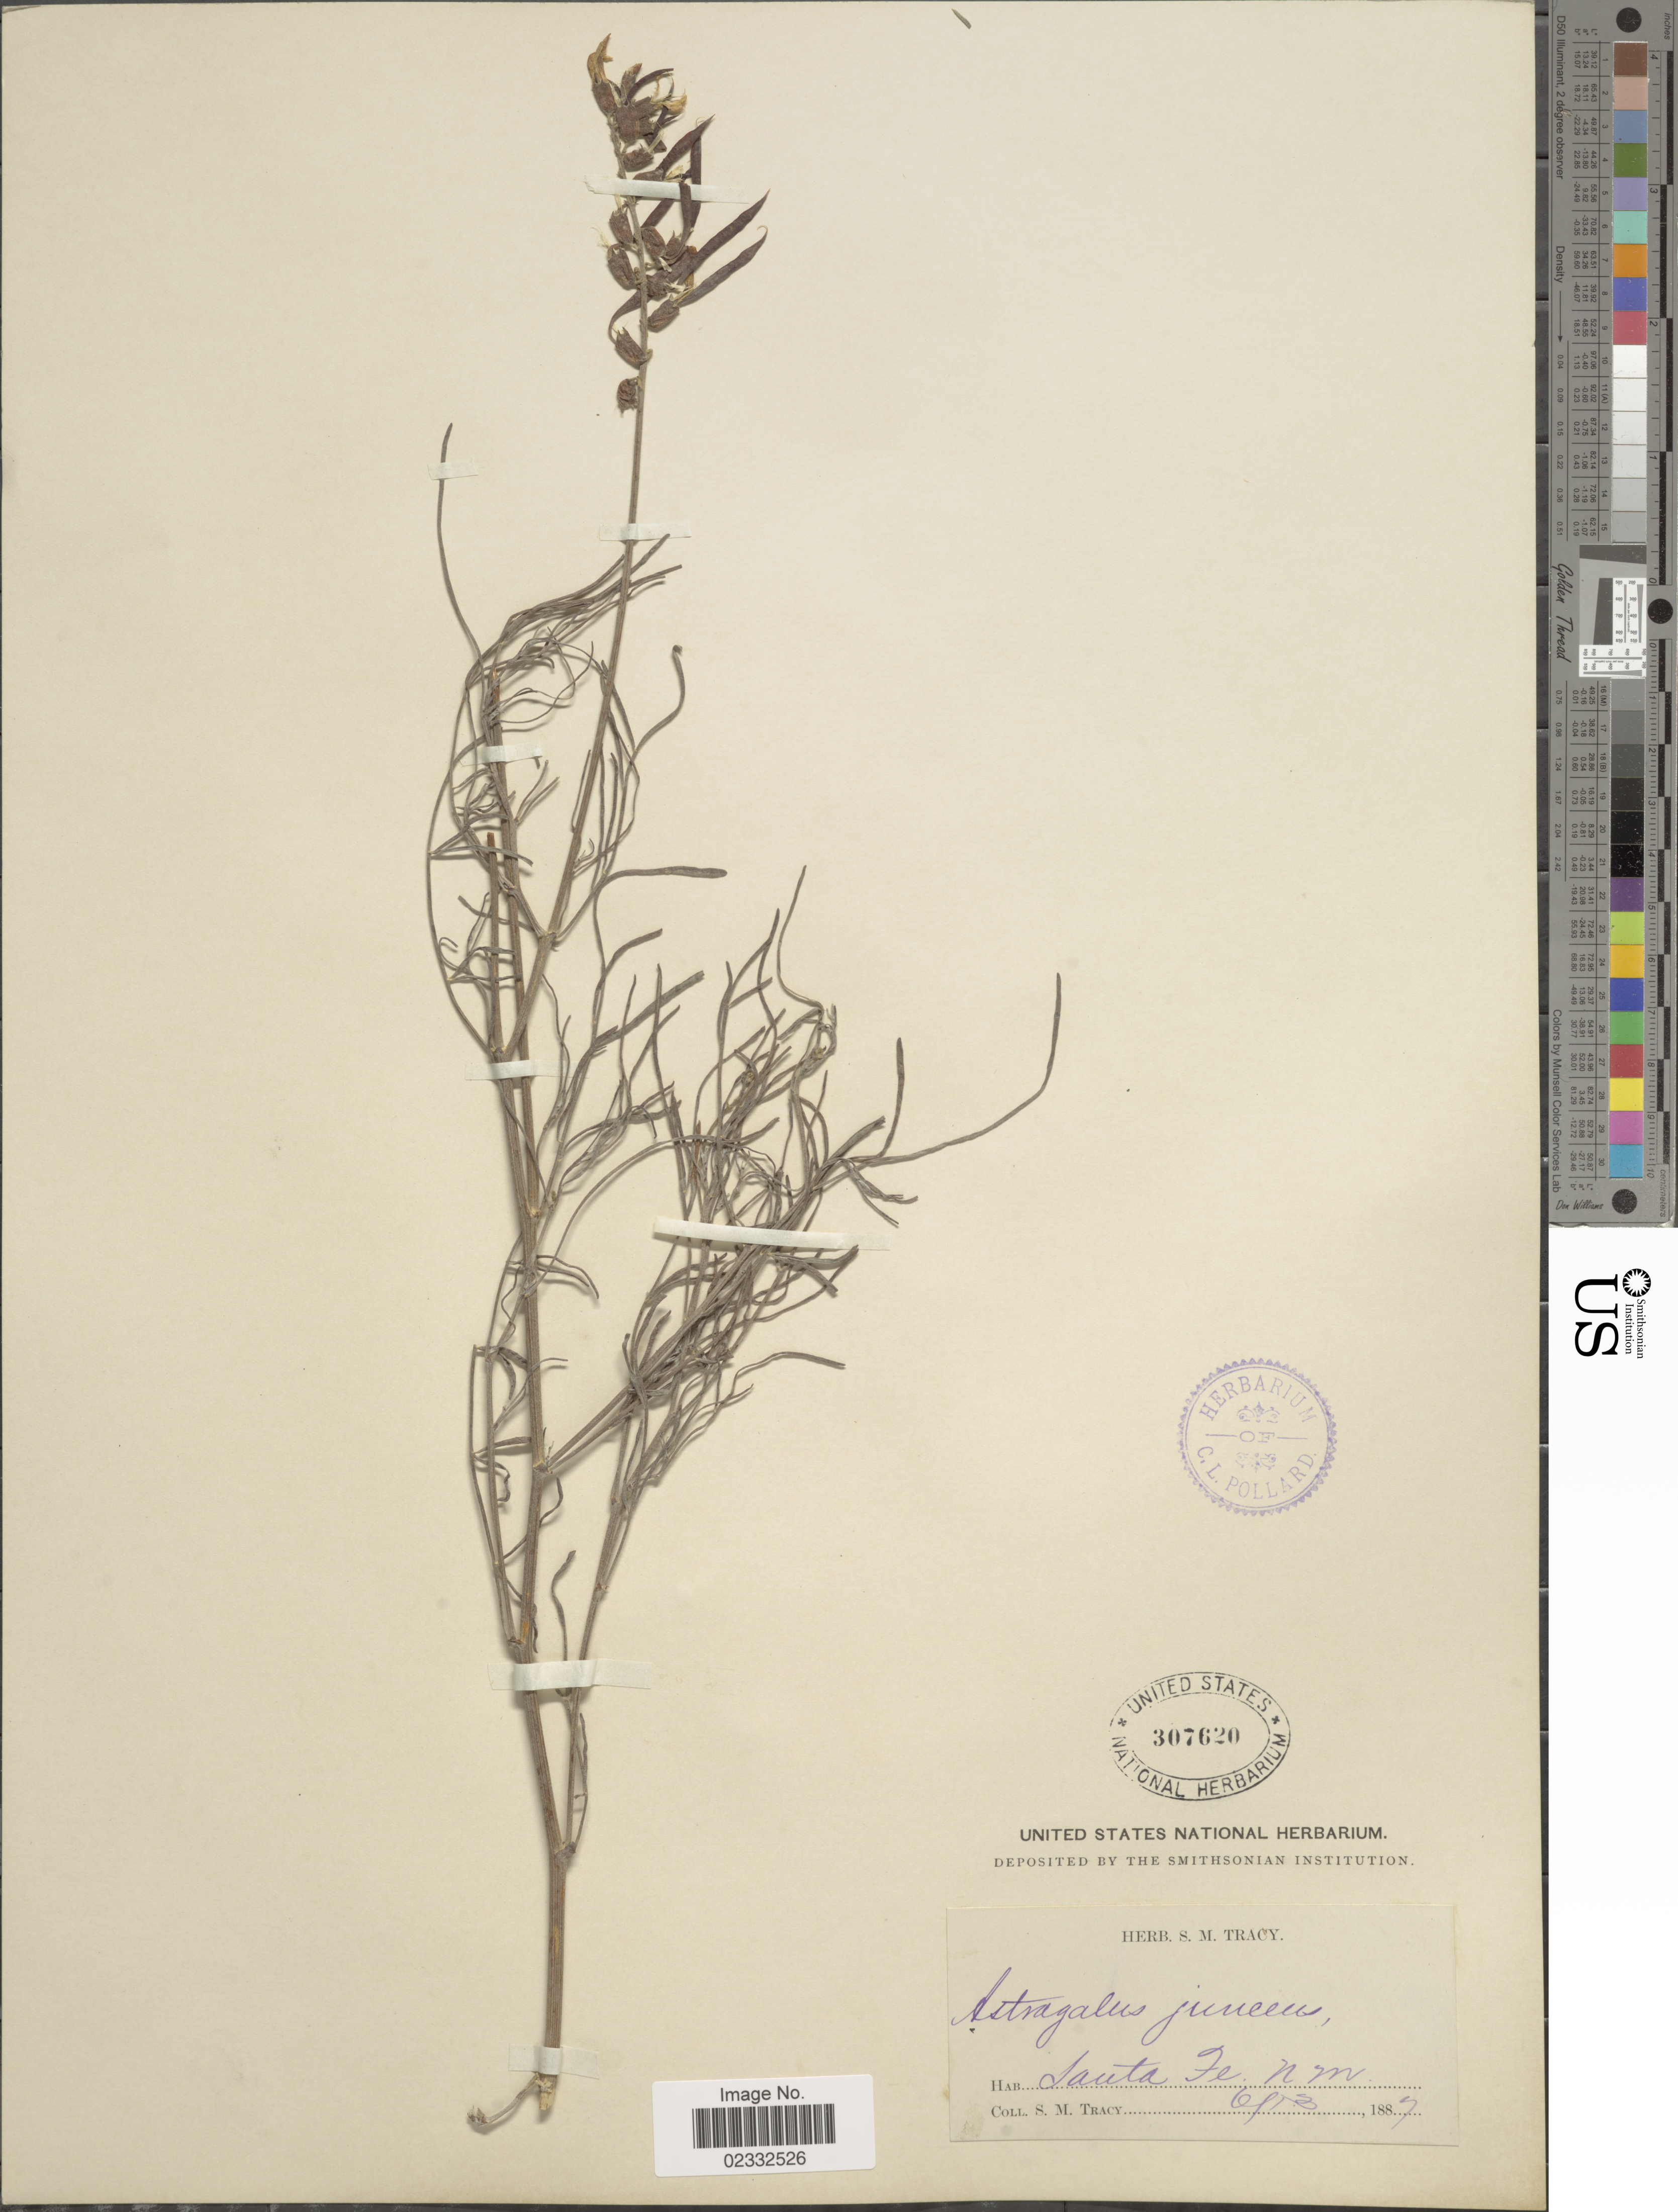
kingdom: Plantae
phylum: Tracheophyta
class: Magnoliopsida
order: Fabales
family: Fabaceae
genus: Astragalus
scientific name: Astragalus lonchocarpus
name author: Torr.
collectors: S. M. Tracy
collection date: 1889-06-13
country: United States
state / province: New Mexico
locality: Santa Fe. N. M.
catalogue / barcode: US 307620